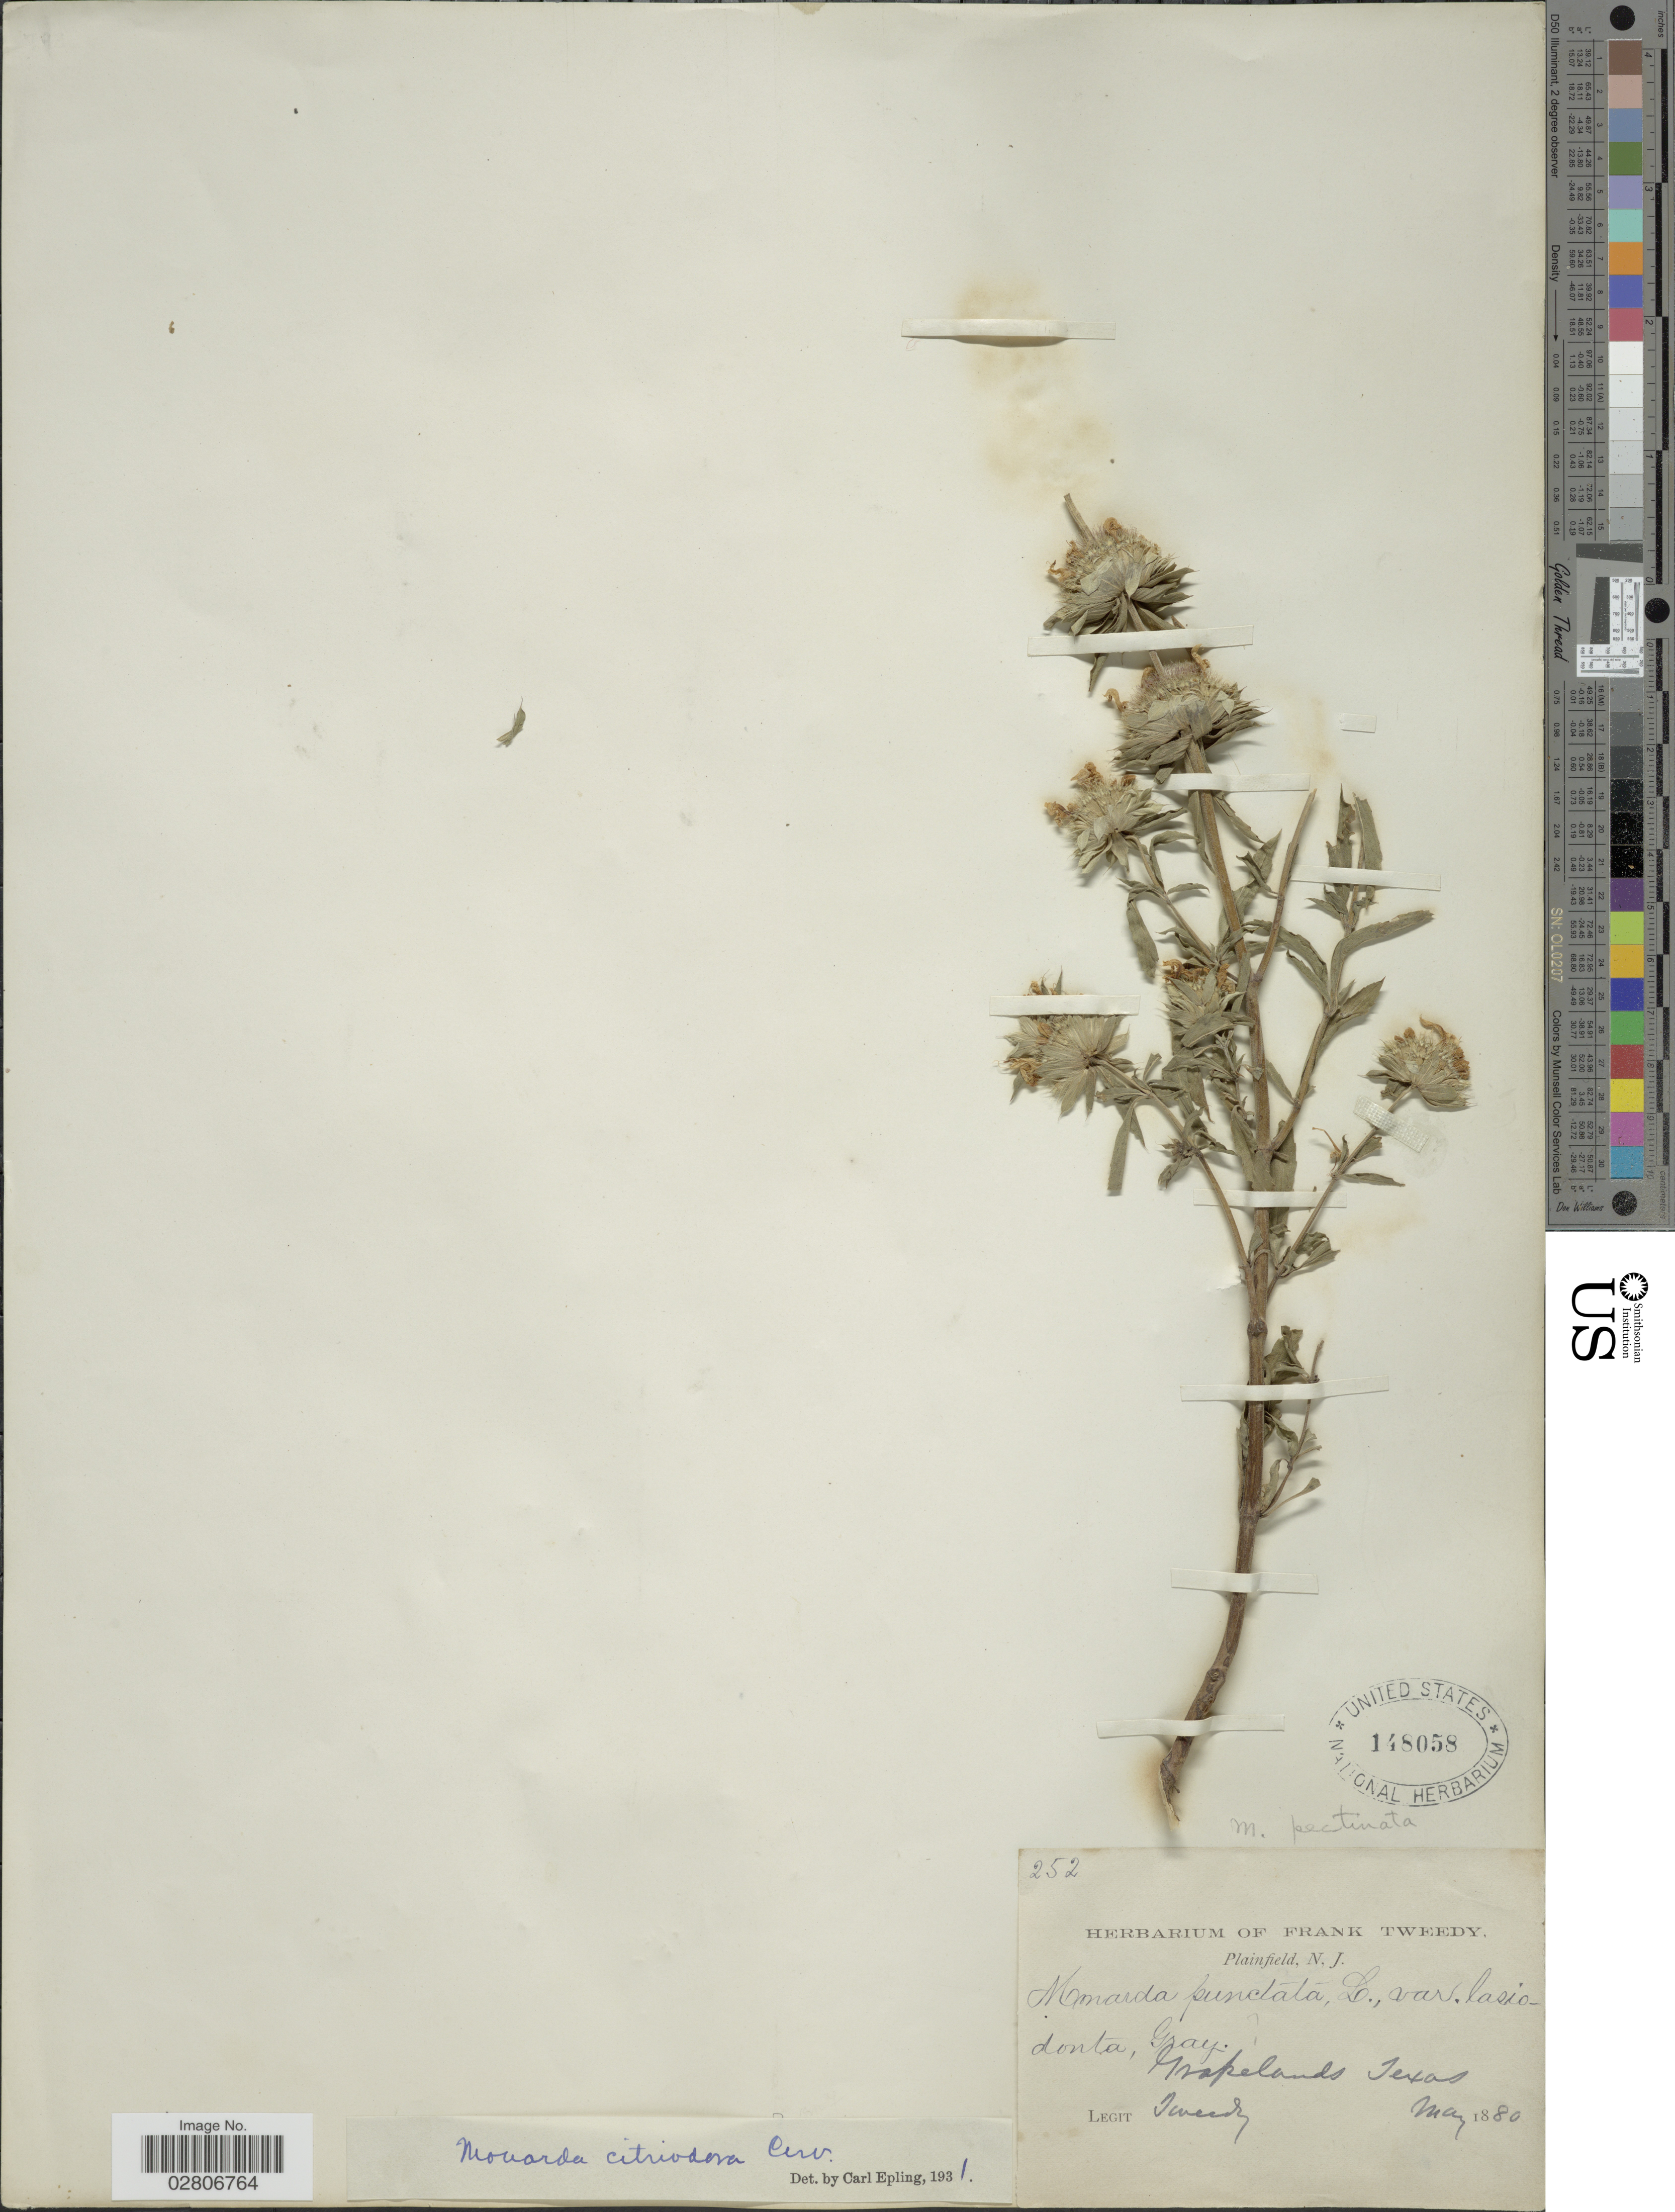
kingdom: Plantae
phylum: Tracheophyta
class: Magnoliopsida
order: Lamiales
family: Lamiaceae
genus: Monarda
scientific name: Monarda citriodora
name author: Cerv. ex Lag.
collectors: F. Tweedy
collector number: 252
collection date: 1880-05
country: United States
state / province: Texas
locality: Grapelands Texas.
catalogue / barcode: US 148058